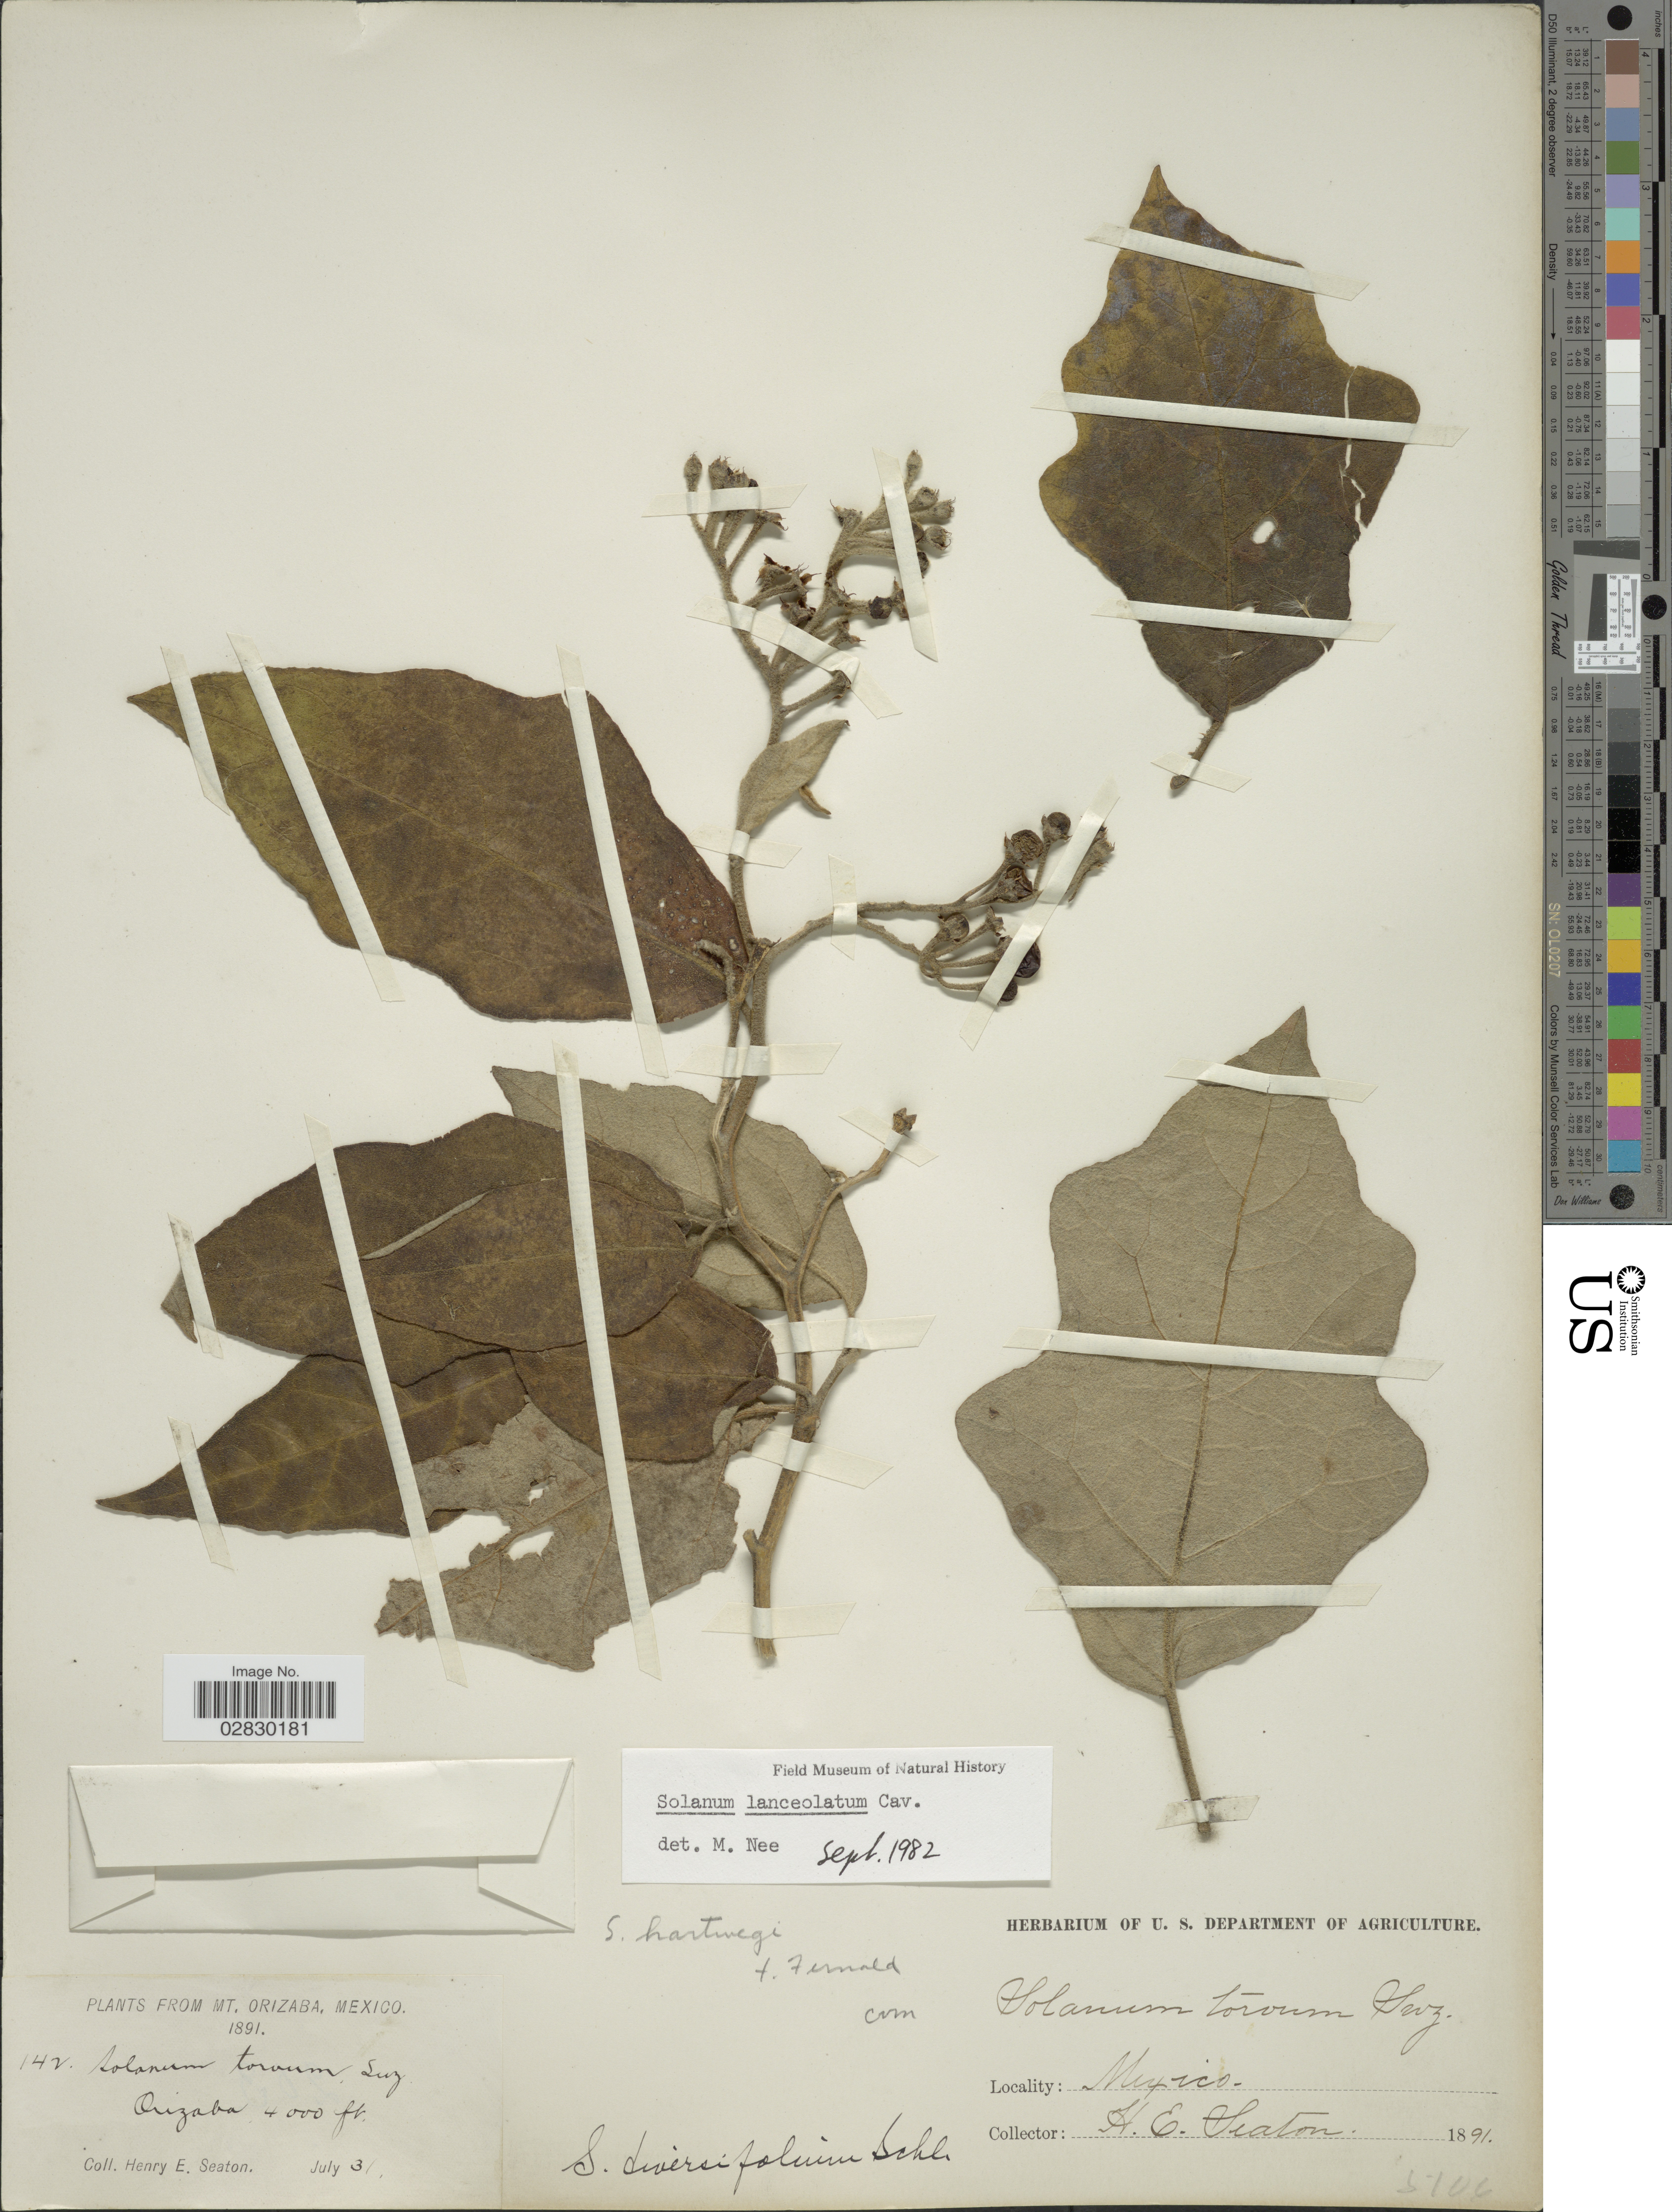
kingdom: Plantae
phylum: Tracheophyta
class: Magnoliopsida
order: Solanales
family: Solanaceae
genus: Solanum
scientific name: Solanum lanceolatum Berthault, nom. illeg.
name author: Berthault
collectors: H. E. Seaton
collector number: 142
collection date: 1891-07-31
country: Mexico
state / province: Veracruz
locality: Mt. Orizaba, Orizaba.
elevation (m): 1219